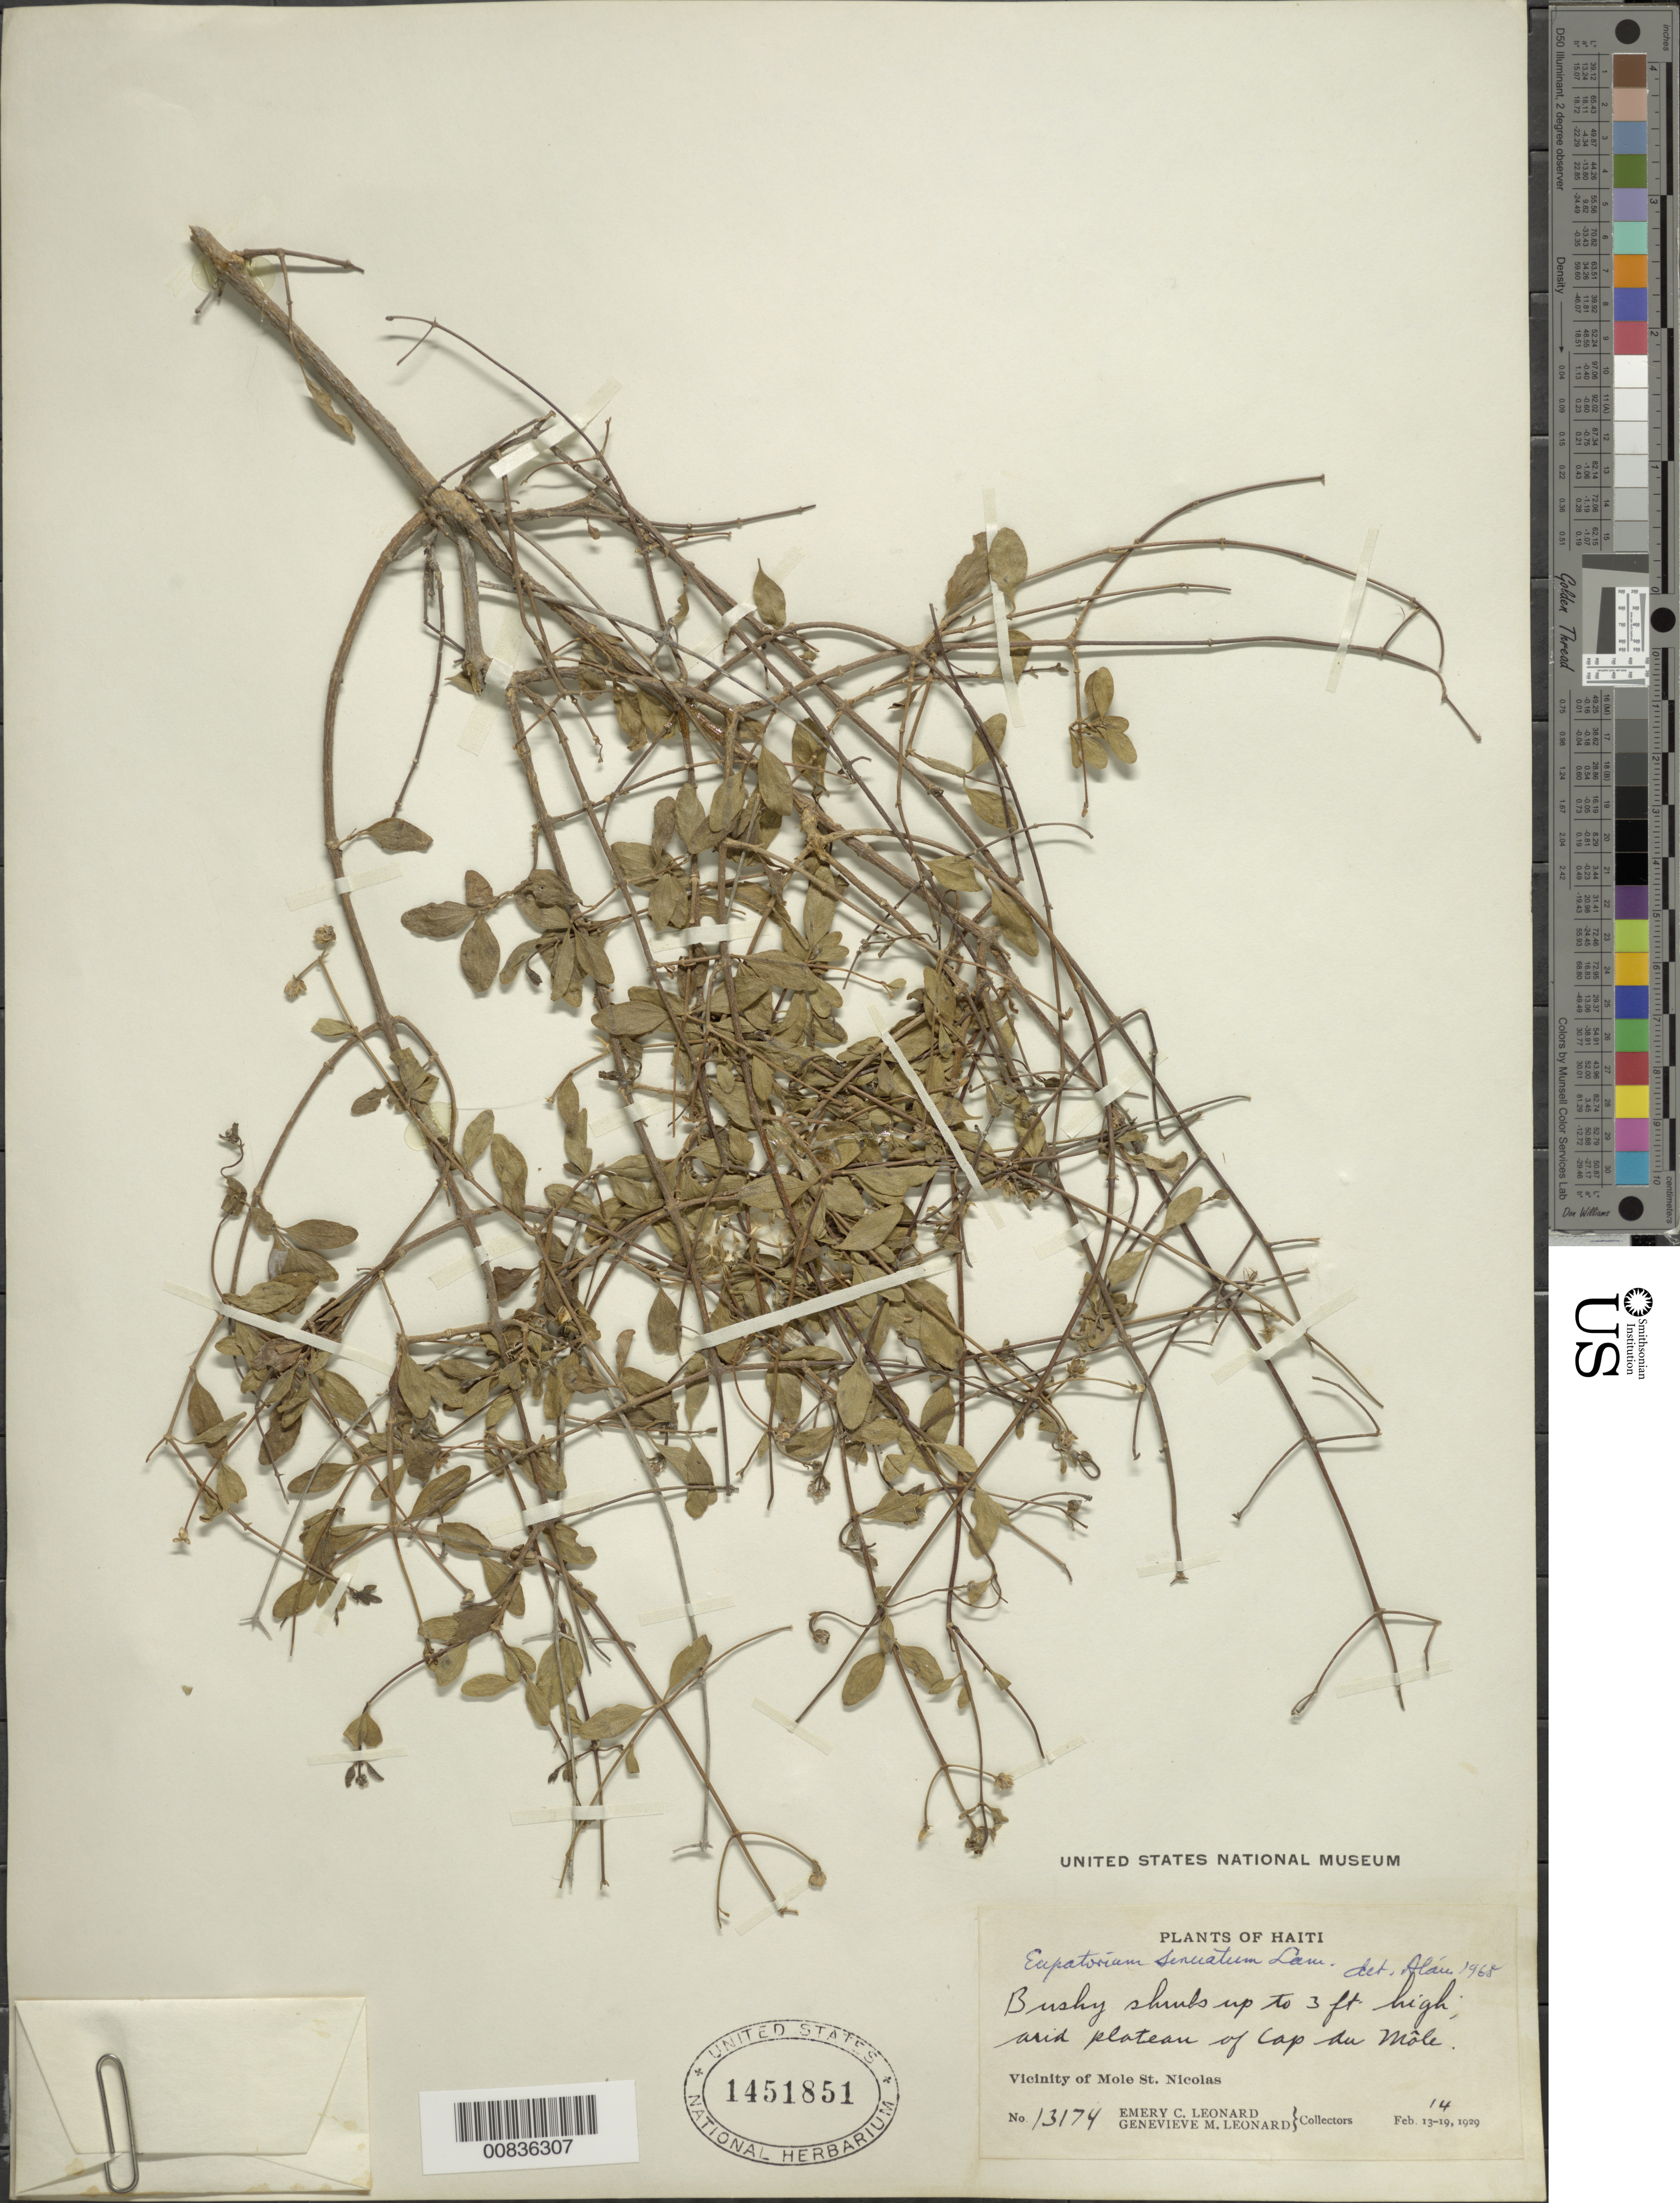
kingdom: Plantae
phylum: Tracheophyta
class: Magnoliopsida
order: Asterales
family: Asteraceae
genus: Chromolaena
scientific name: Chromolaena sinuata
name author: (Lam.) R.M. King & H. Rob.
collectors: E. C. Leonard & G. M. Leonard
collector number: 13174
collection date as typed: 14 Feb 1929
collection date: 1929-02-14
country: Haiti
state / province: Nord-Ouest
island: Hispaniola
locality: Vicinity of Mole St. Nicolas, Cap du Môle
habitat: Arid plateau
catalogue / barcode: US 1451851